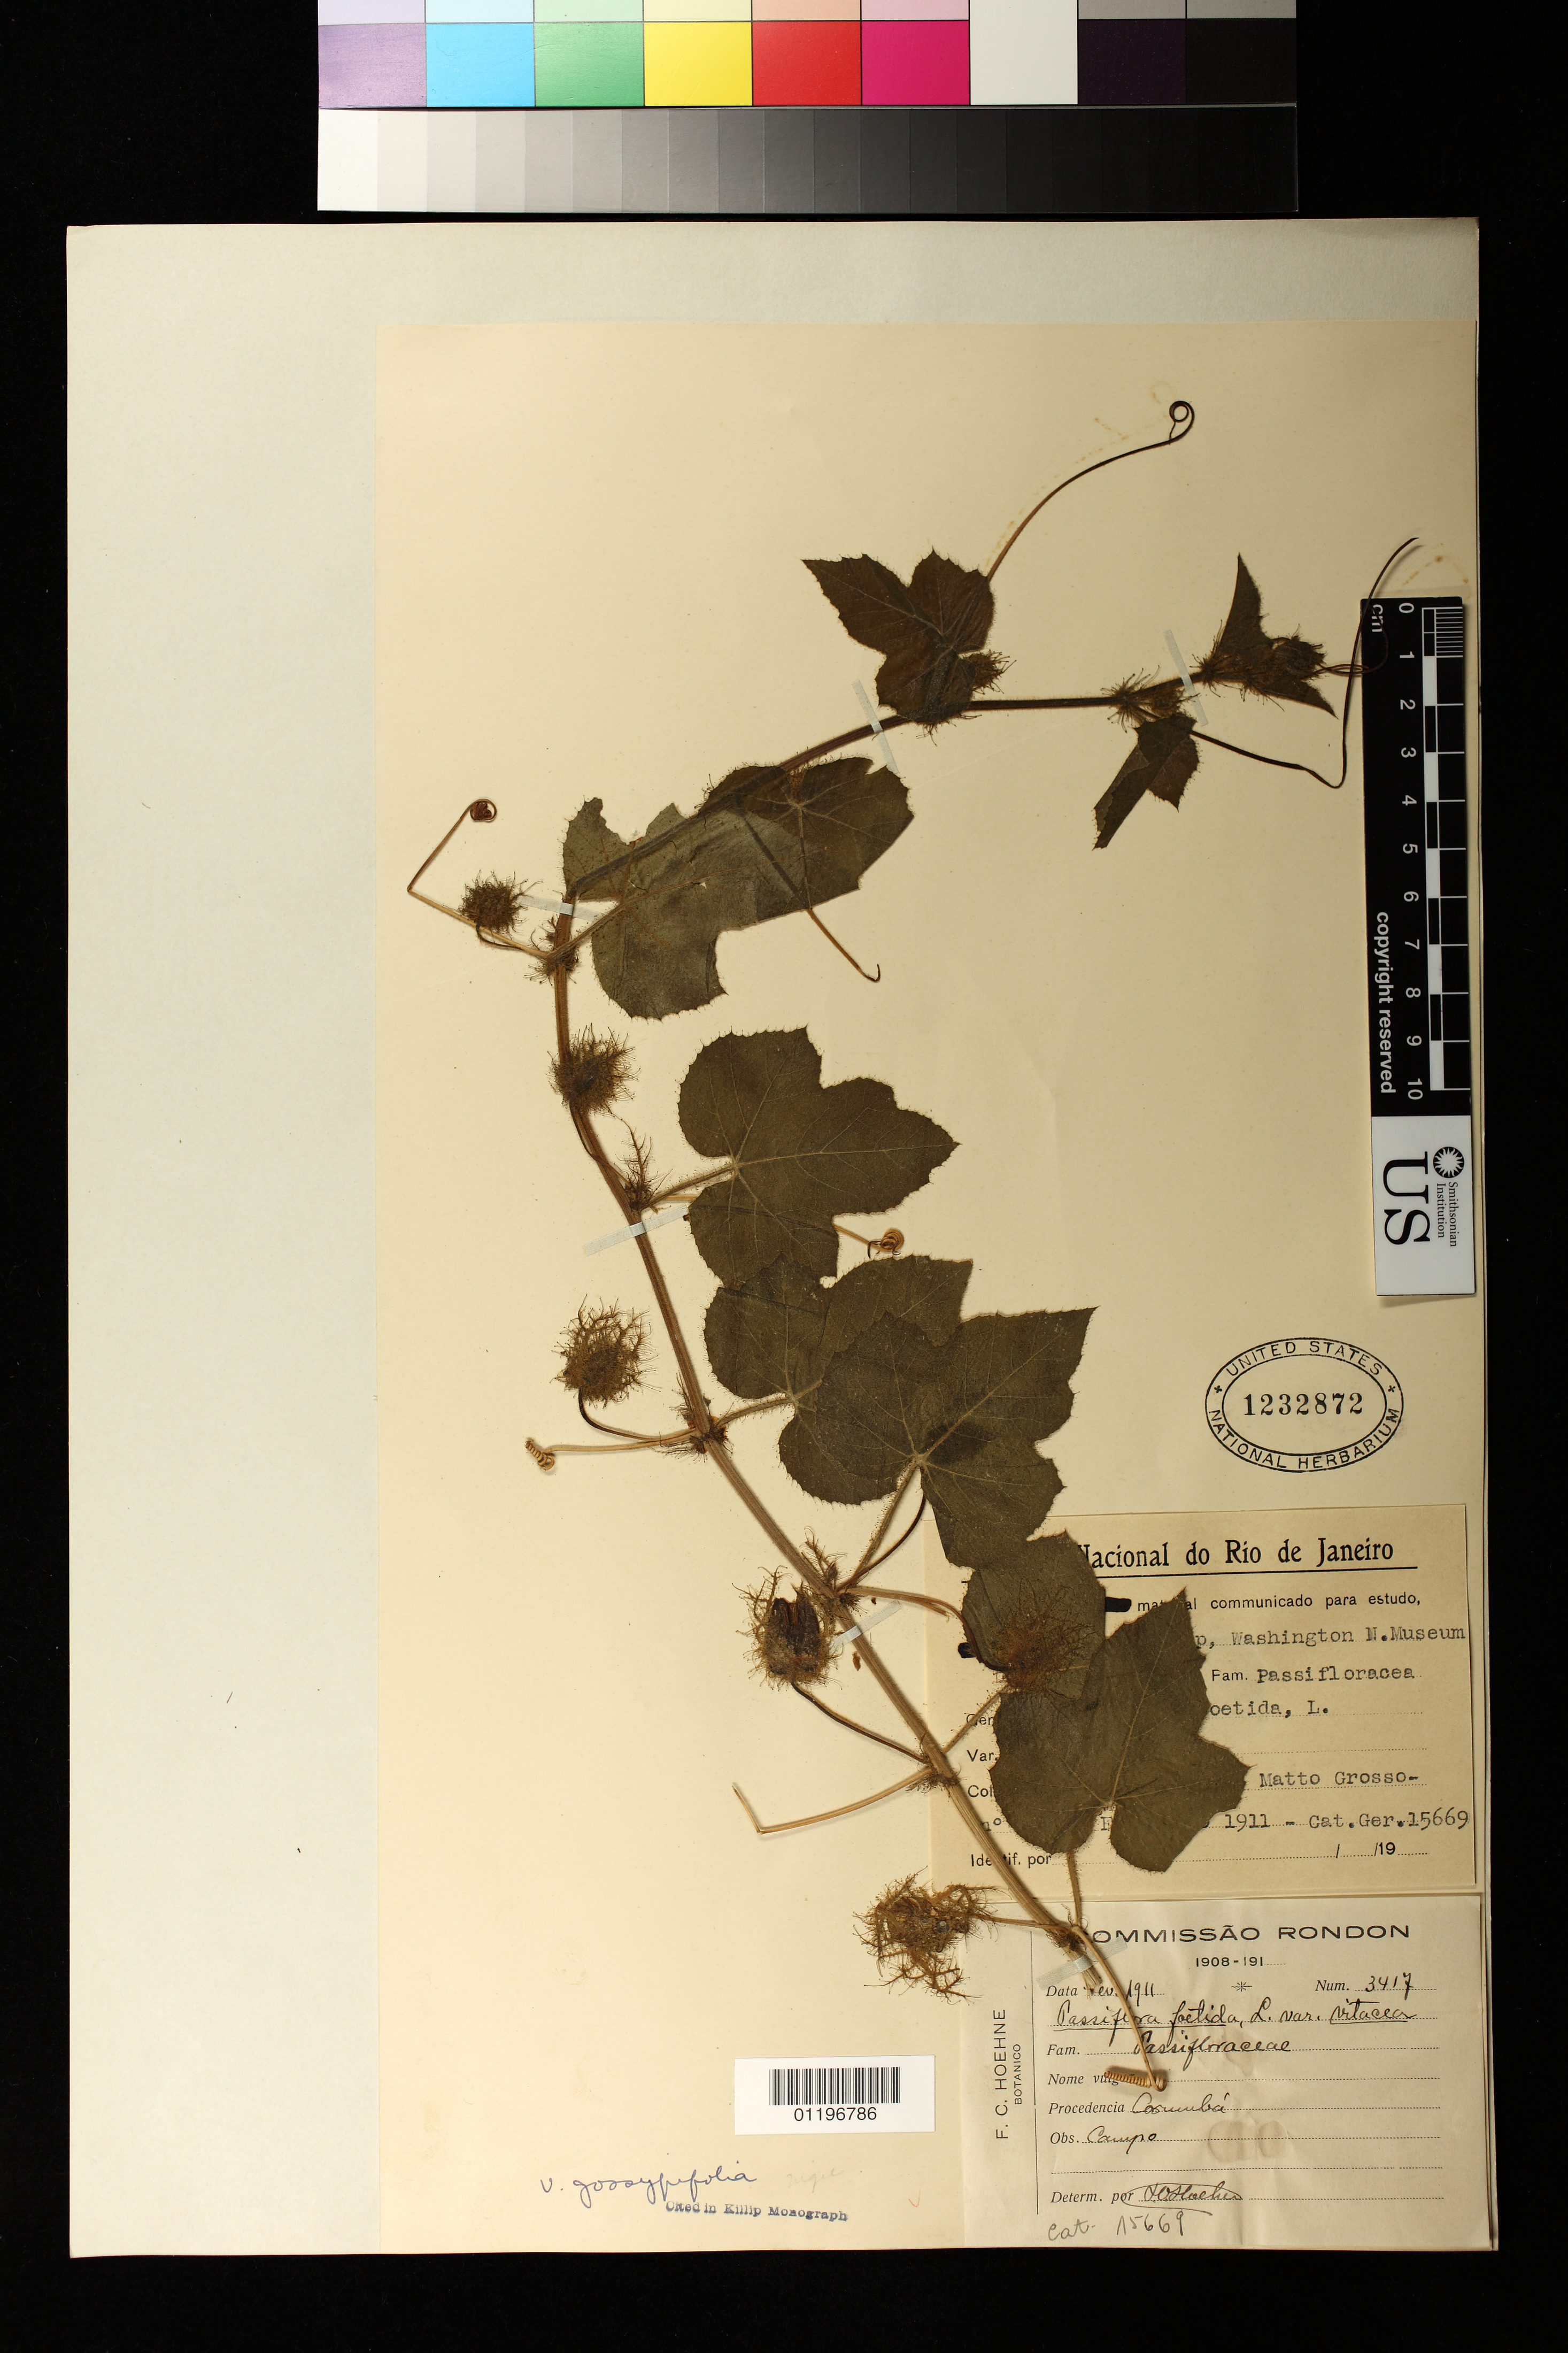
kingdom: Plantae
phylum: Tracheophyta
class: Magnoliopsida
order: Malpighiales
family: Passifloraceae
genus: Passiflora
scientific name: Passiflora foetida var. gossypiifolia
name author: (Desv.) Mast.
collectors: F. C. Hoehne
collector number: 3417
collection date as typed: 1911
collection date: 1911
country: Brazil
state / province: Mato Grosso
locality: Matto Grosso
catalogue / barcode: US 1232872